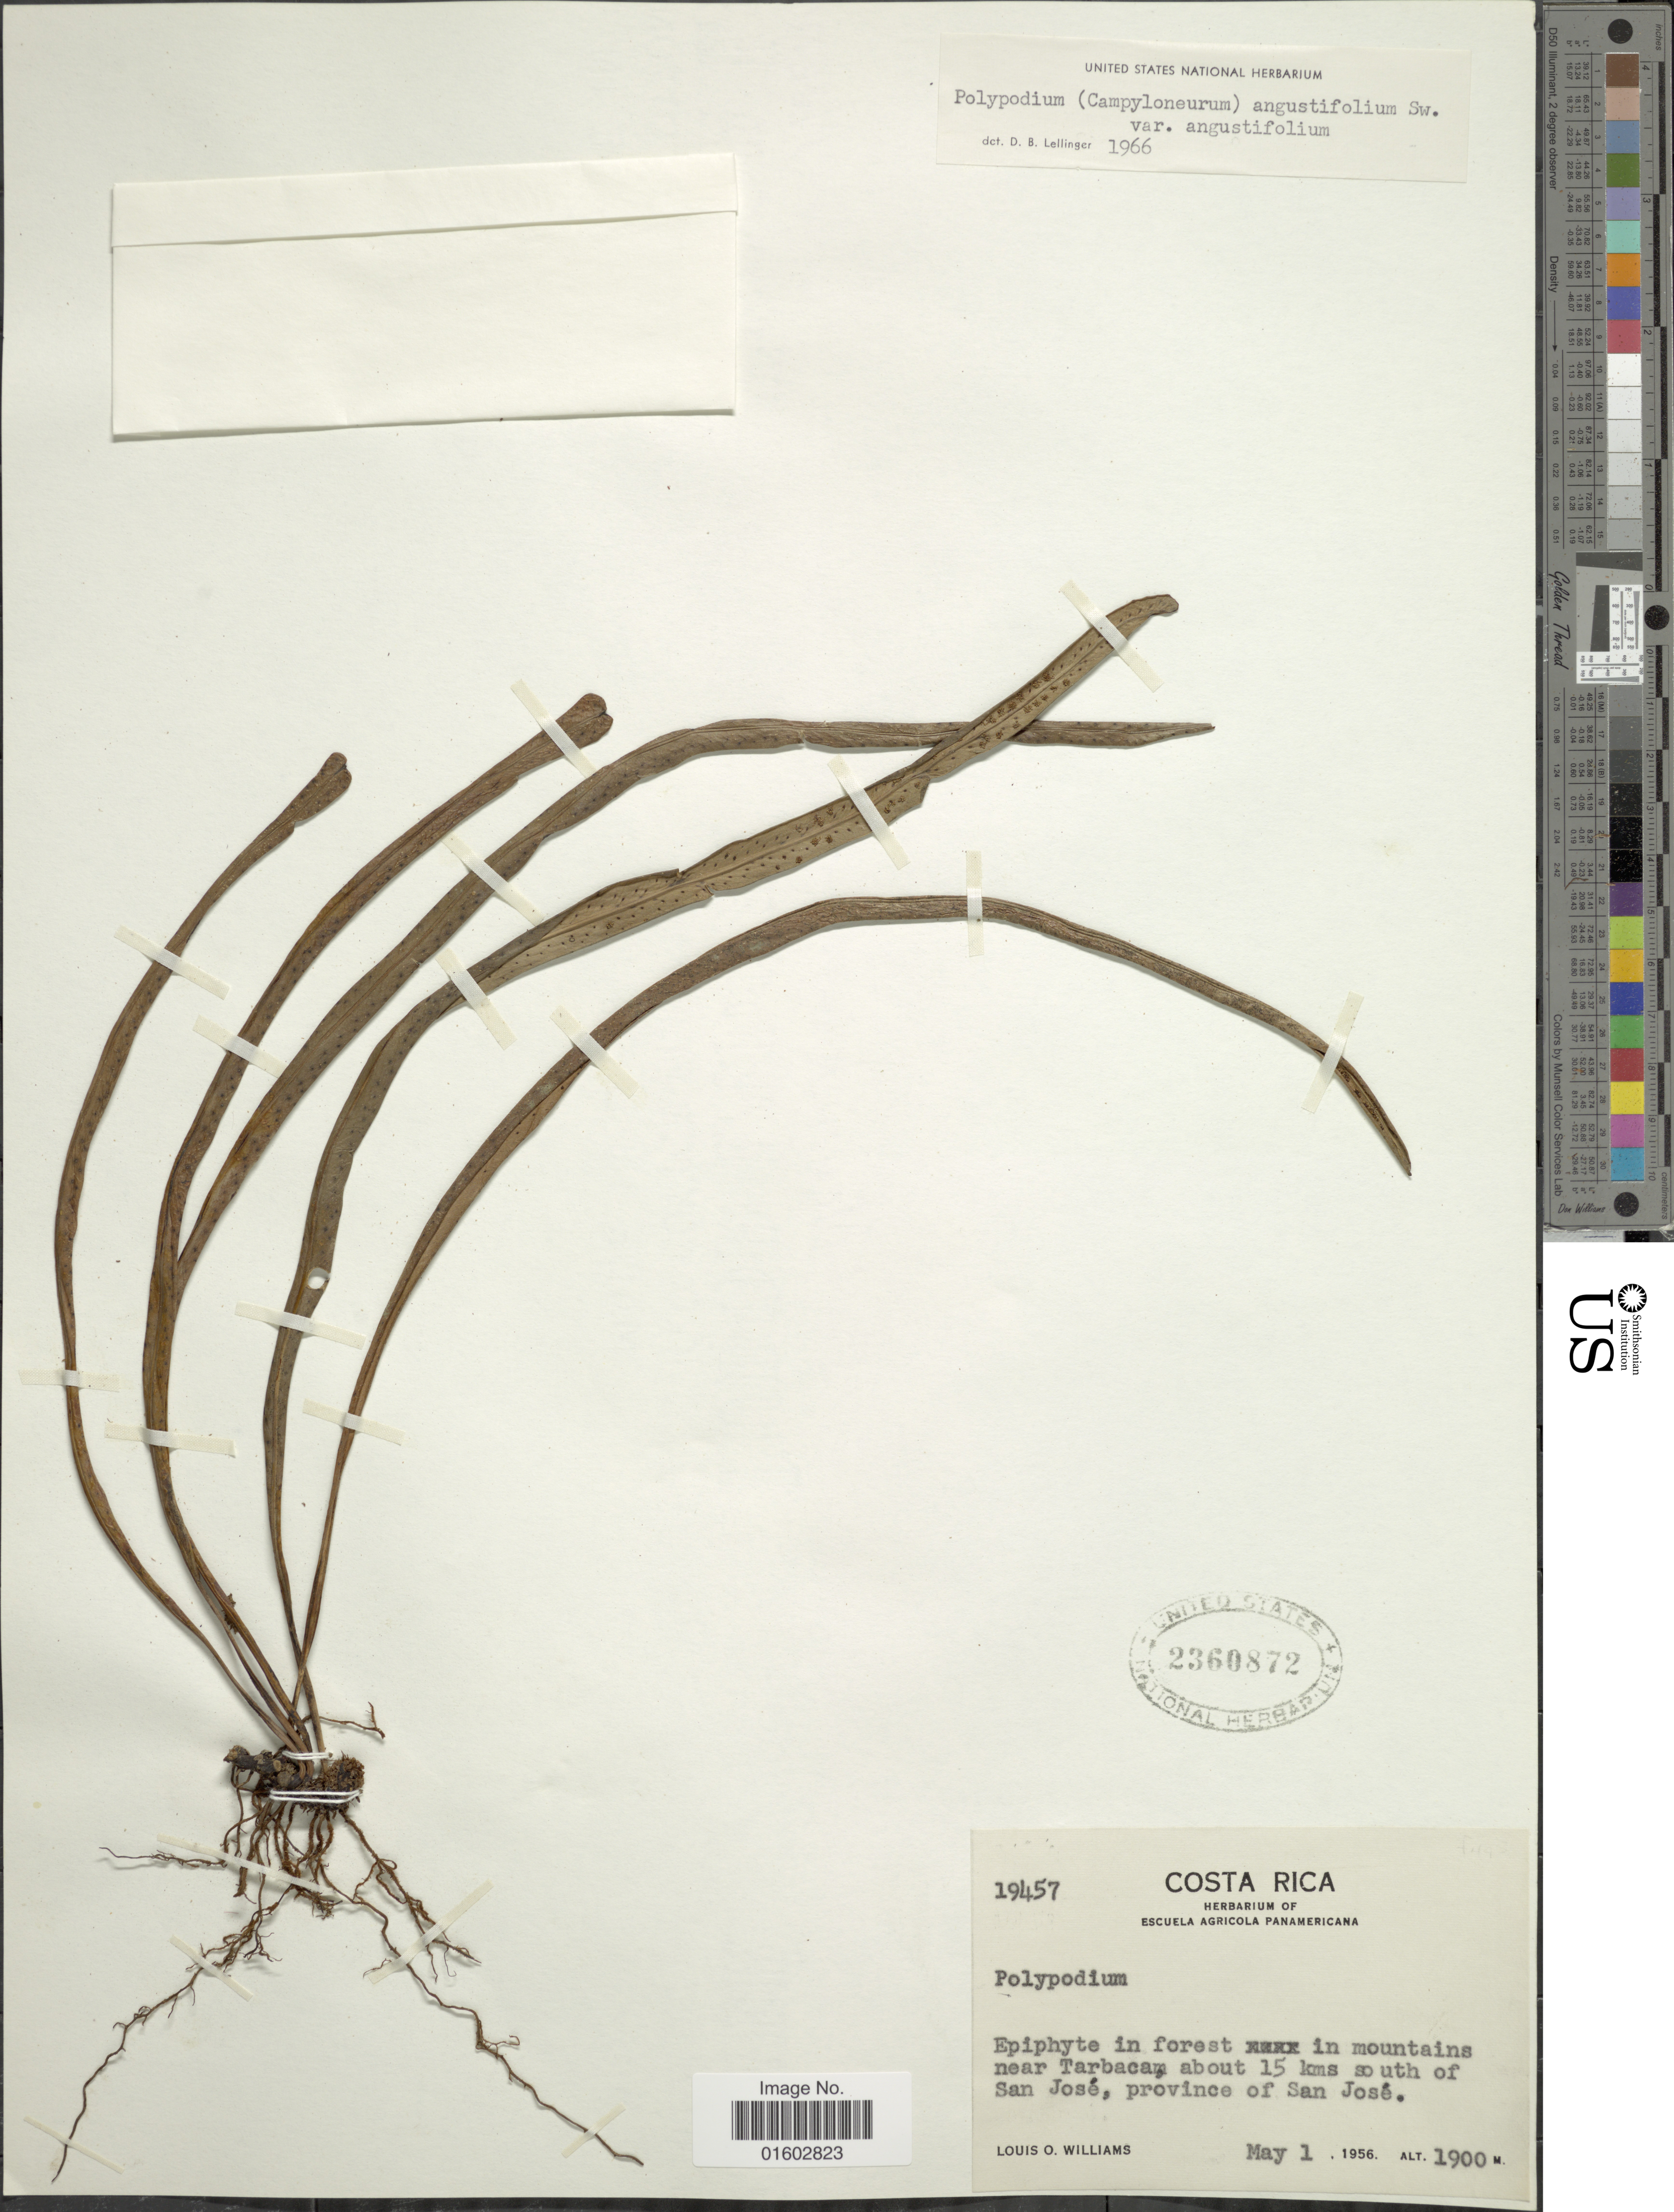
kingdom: Plantae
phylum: Tracheophyta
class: Polypodiopsida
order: Polypodiales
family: Polypodiaceae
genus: Campyloneurum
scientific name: Campyloneurum angustifolium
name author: (Sw.) Fée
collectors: L. O. Williams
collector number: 19457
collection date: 1956-05-01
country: Costa Rica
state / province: San José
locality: In mountains near Tarbacam, about 15 kms south of San Jose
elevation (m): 1900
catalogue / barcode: US 2360872